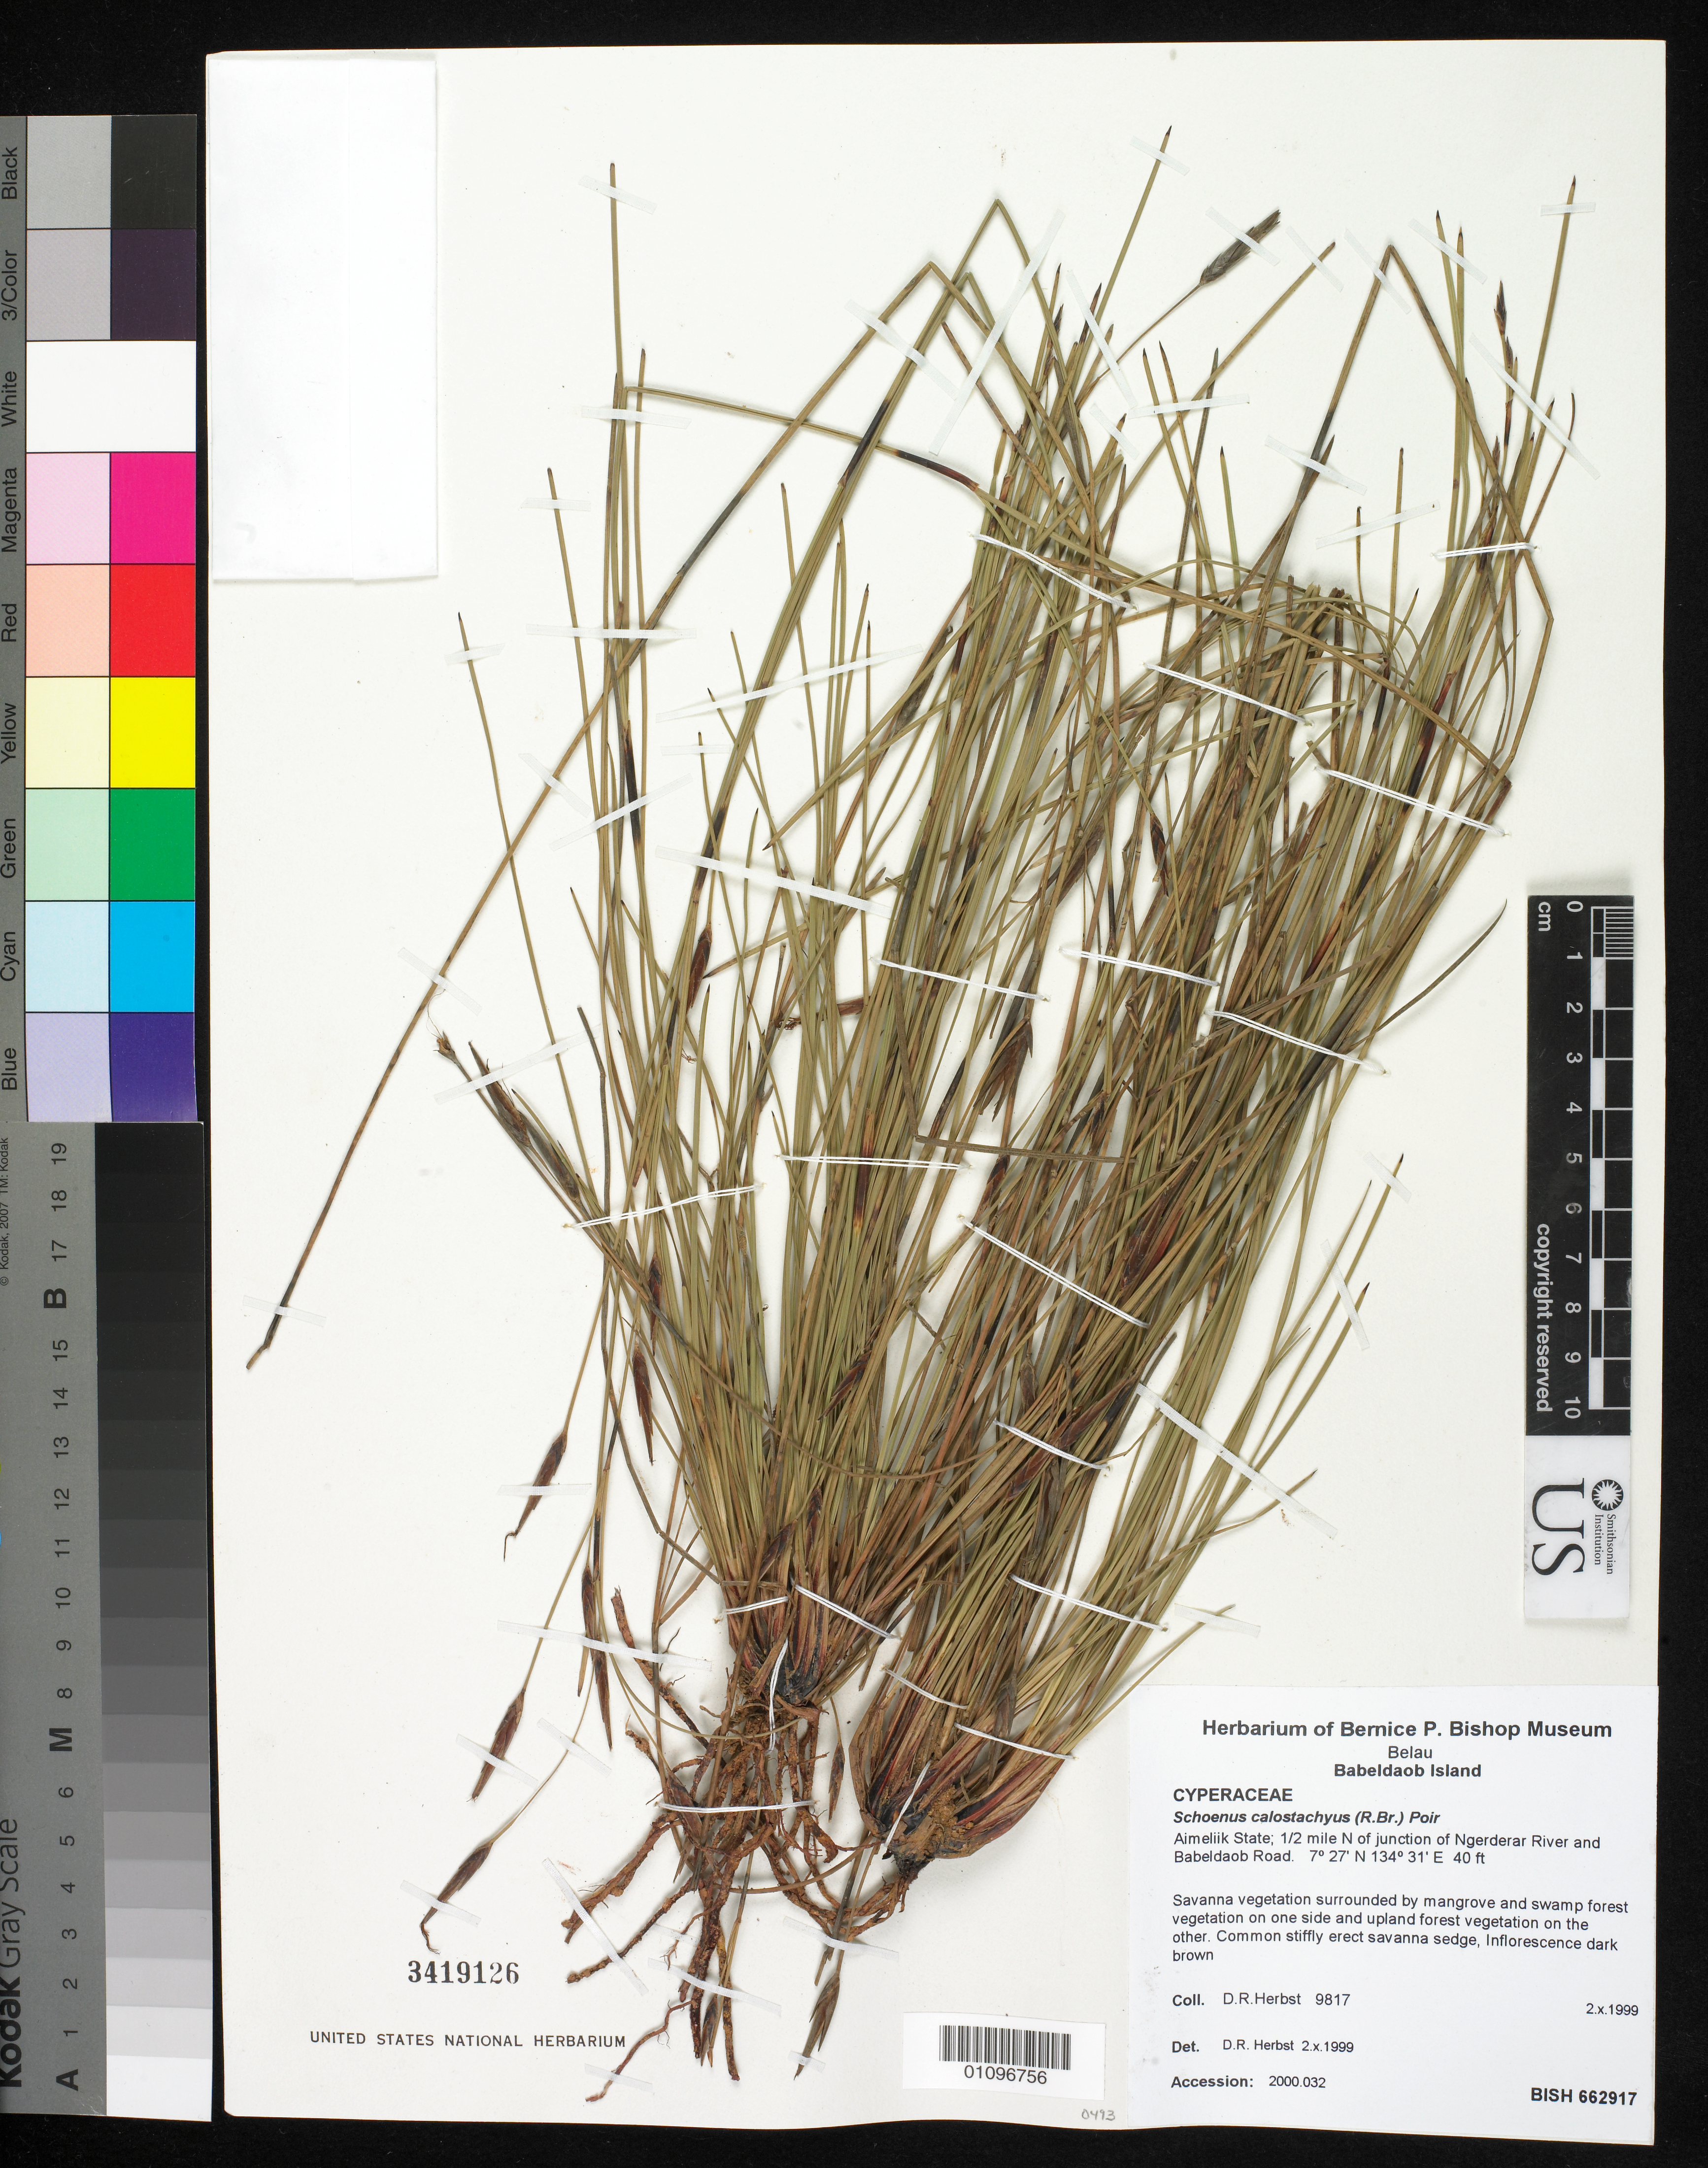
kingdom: Plantae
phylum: Tracheophyta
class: Liliopsida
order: Poales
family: Cyperaceae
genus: Schoenus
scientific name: Schoenus calostachyus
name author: (R. Br.) Poir. ex Roem. & Schult.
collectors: D. R. Herbst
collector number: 9817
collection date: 1999-10-02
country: Palau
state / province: Aimeliik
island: Babeldaob [Babelthuap]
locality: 1/2 mile N of junction of Ngerderar River and Babeldaob Road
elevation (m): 12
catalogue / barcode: US 3419126